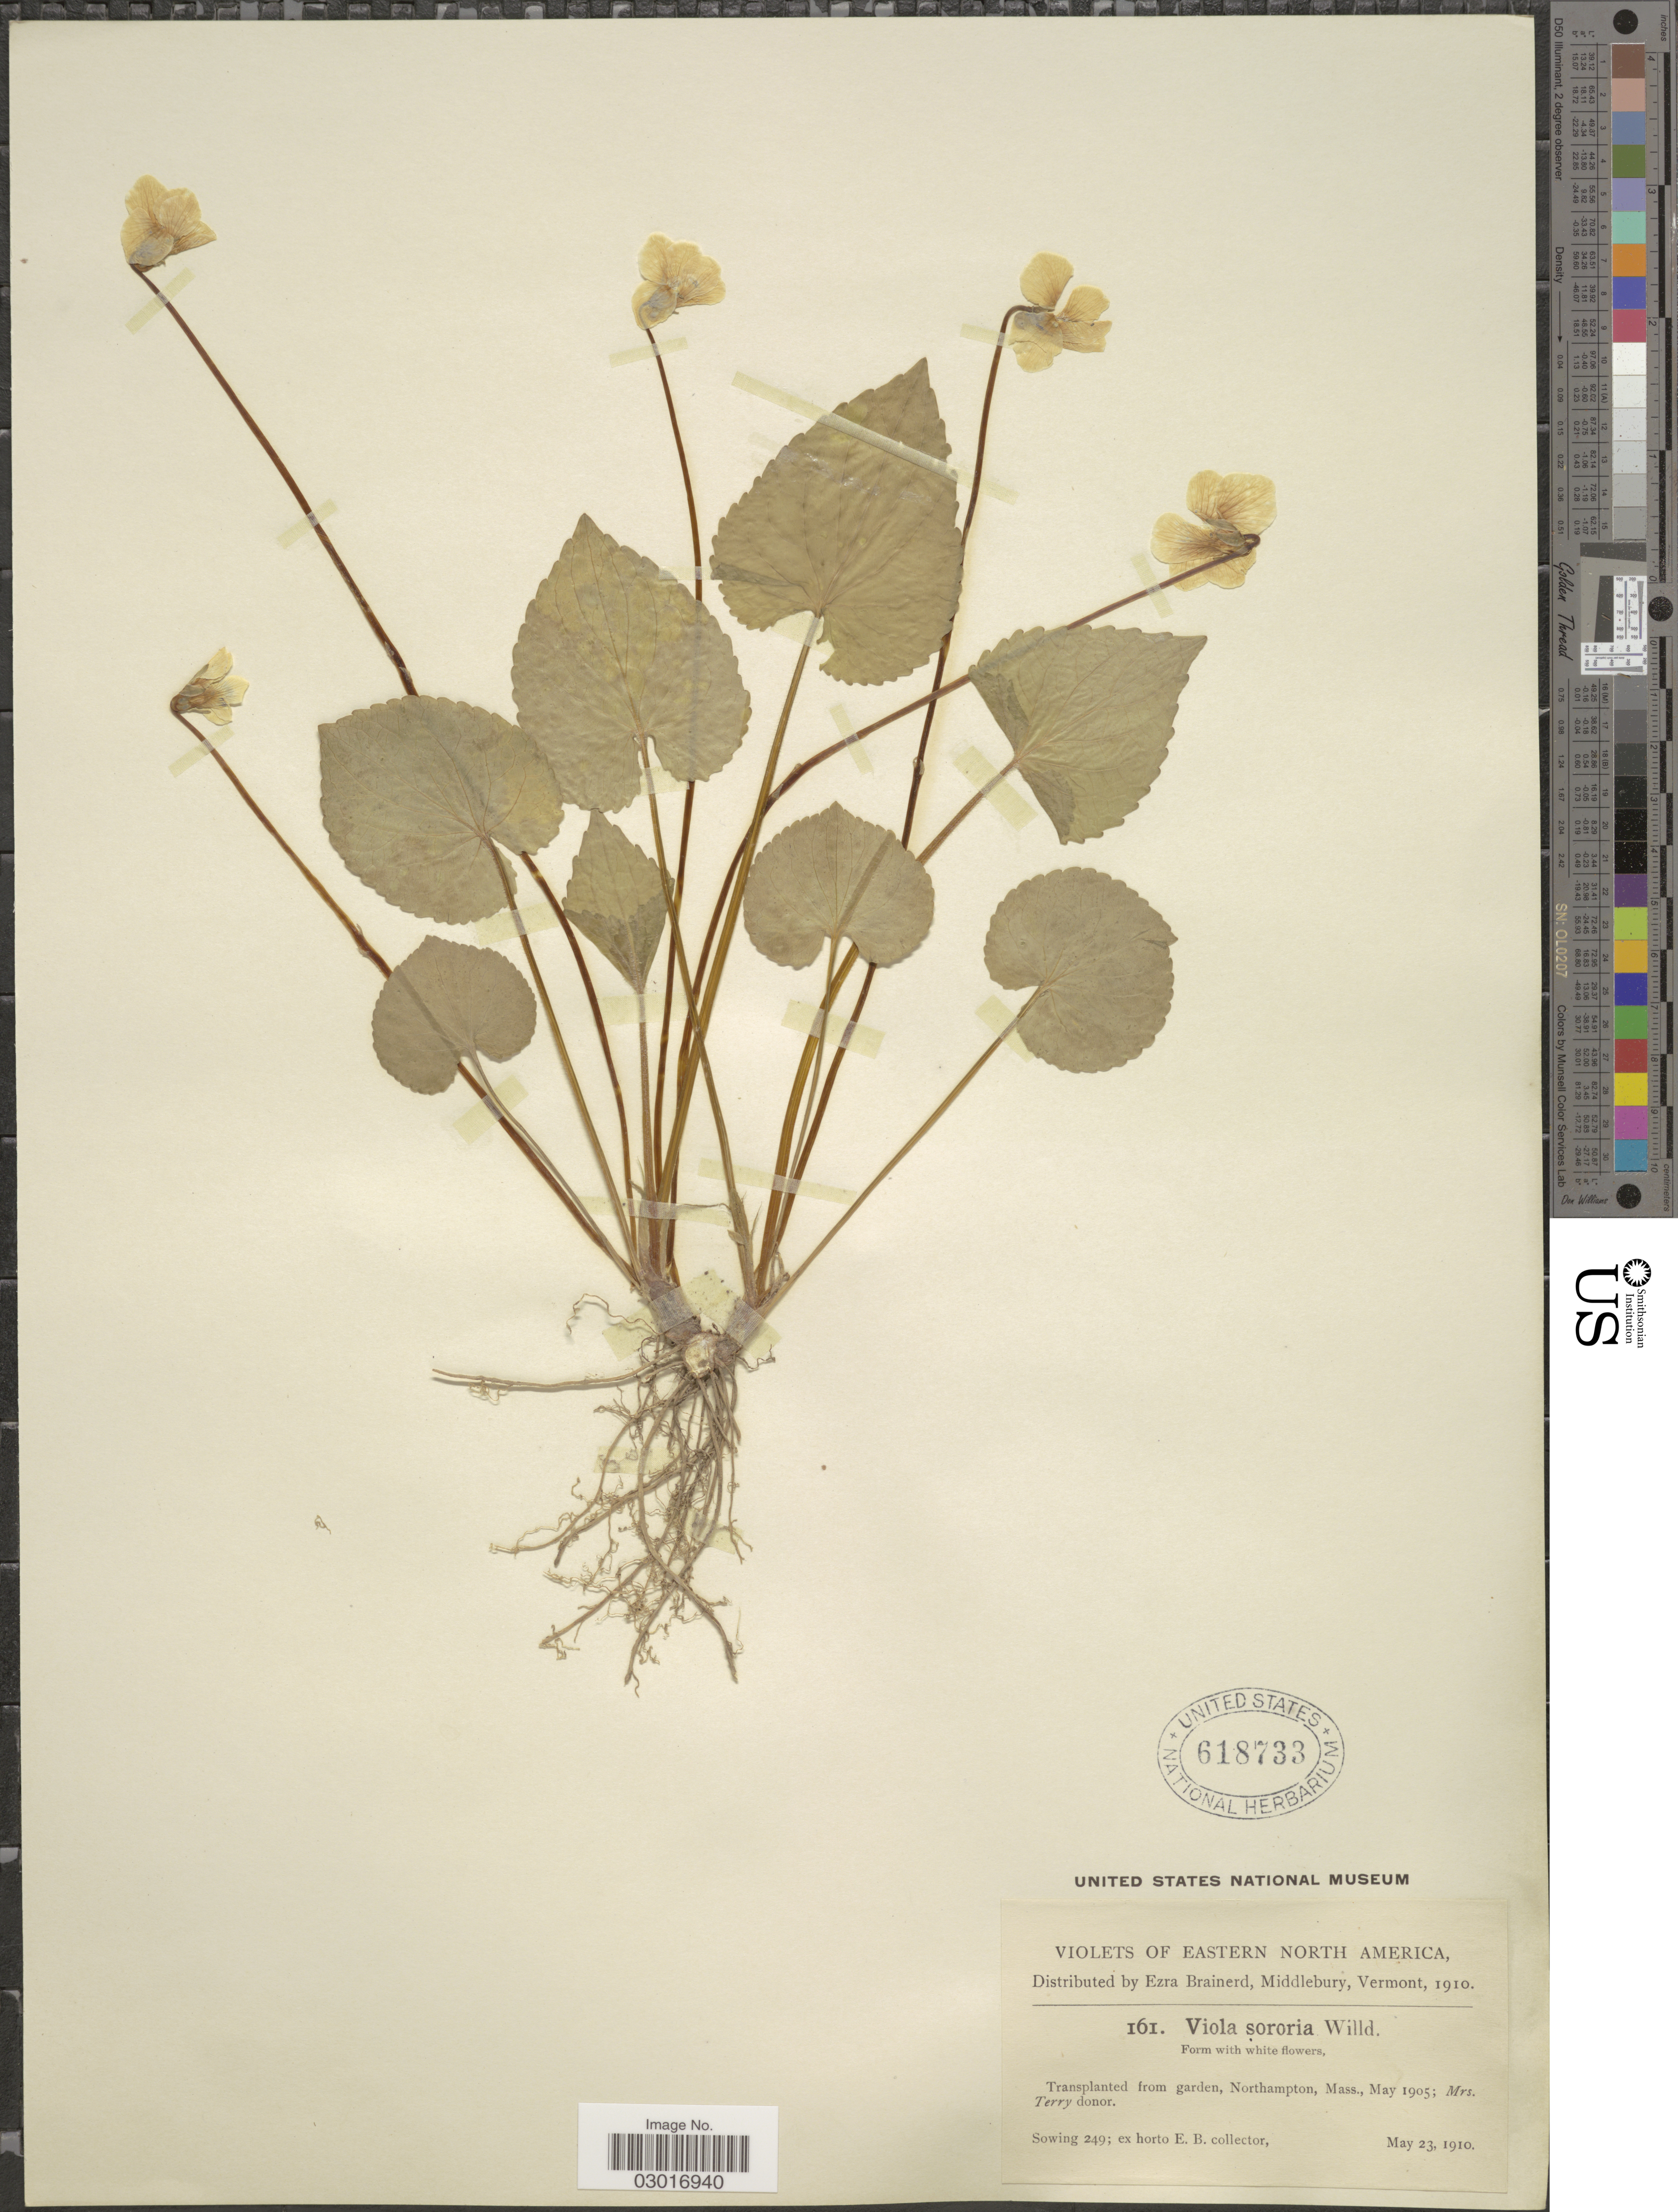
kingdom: Plantae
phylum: Tracheophyta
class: Magnoliopsida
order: Malpighiales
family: Violaceae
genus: Viola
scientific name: Viola sororia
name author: Willd.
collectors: ex herb. Ezra Brainerd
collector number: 161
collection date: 1910-05-23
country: United States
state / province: Massachusetts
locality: Eastern North America. Transplanted from garden, Northampton, Mass.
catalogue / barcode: US 618733